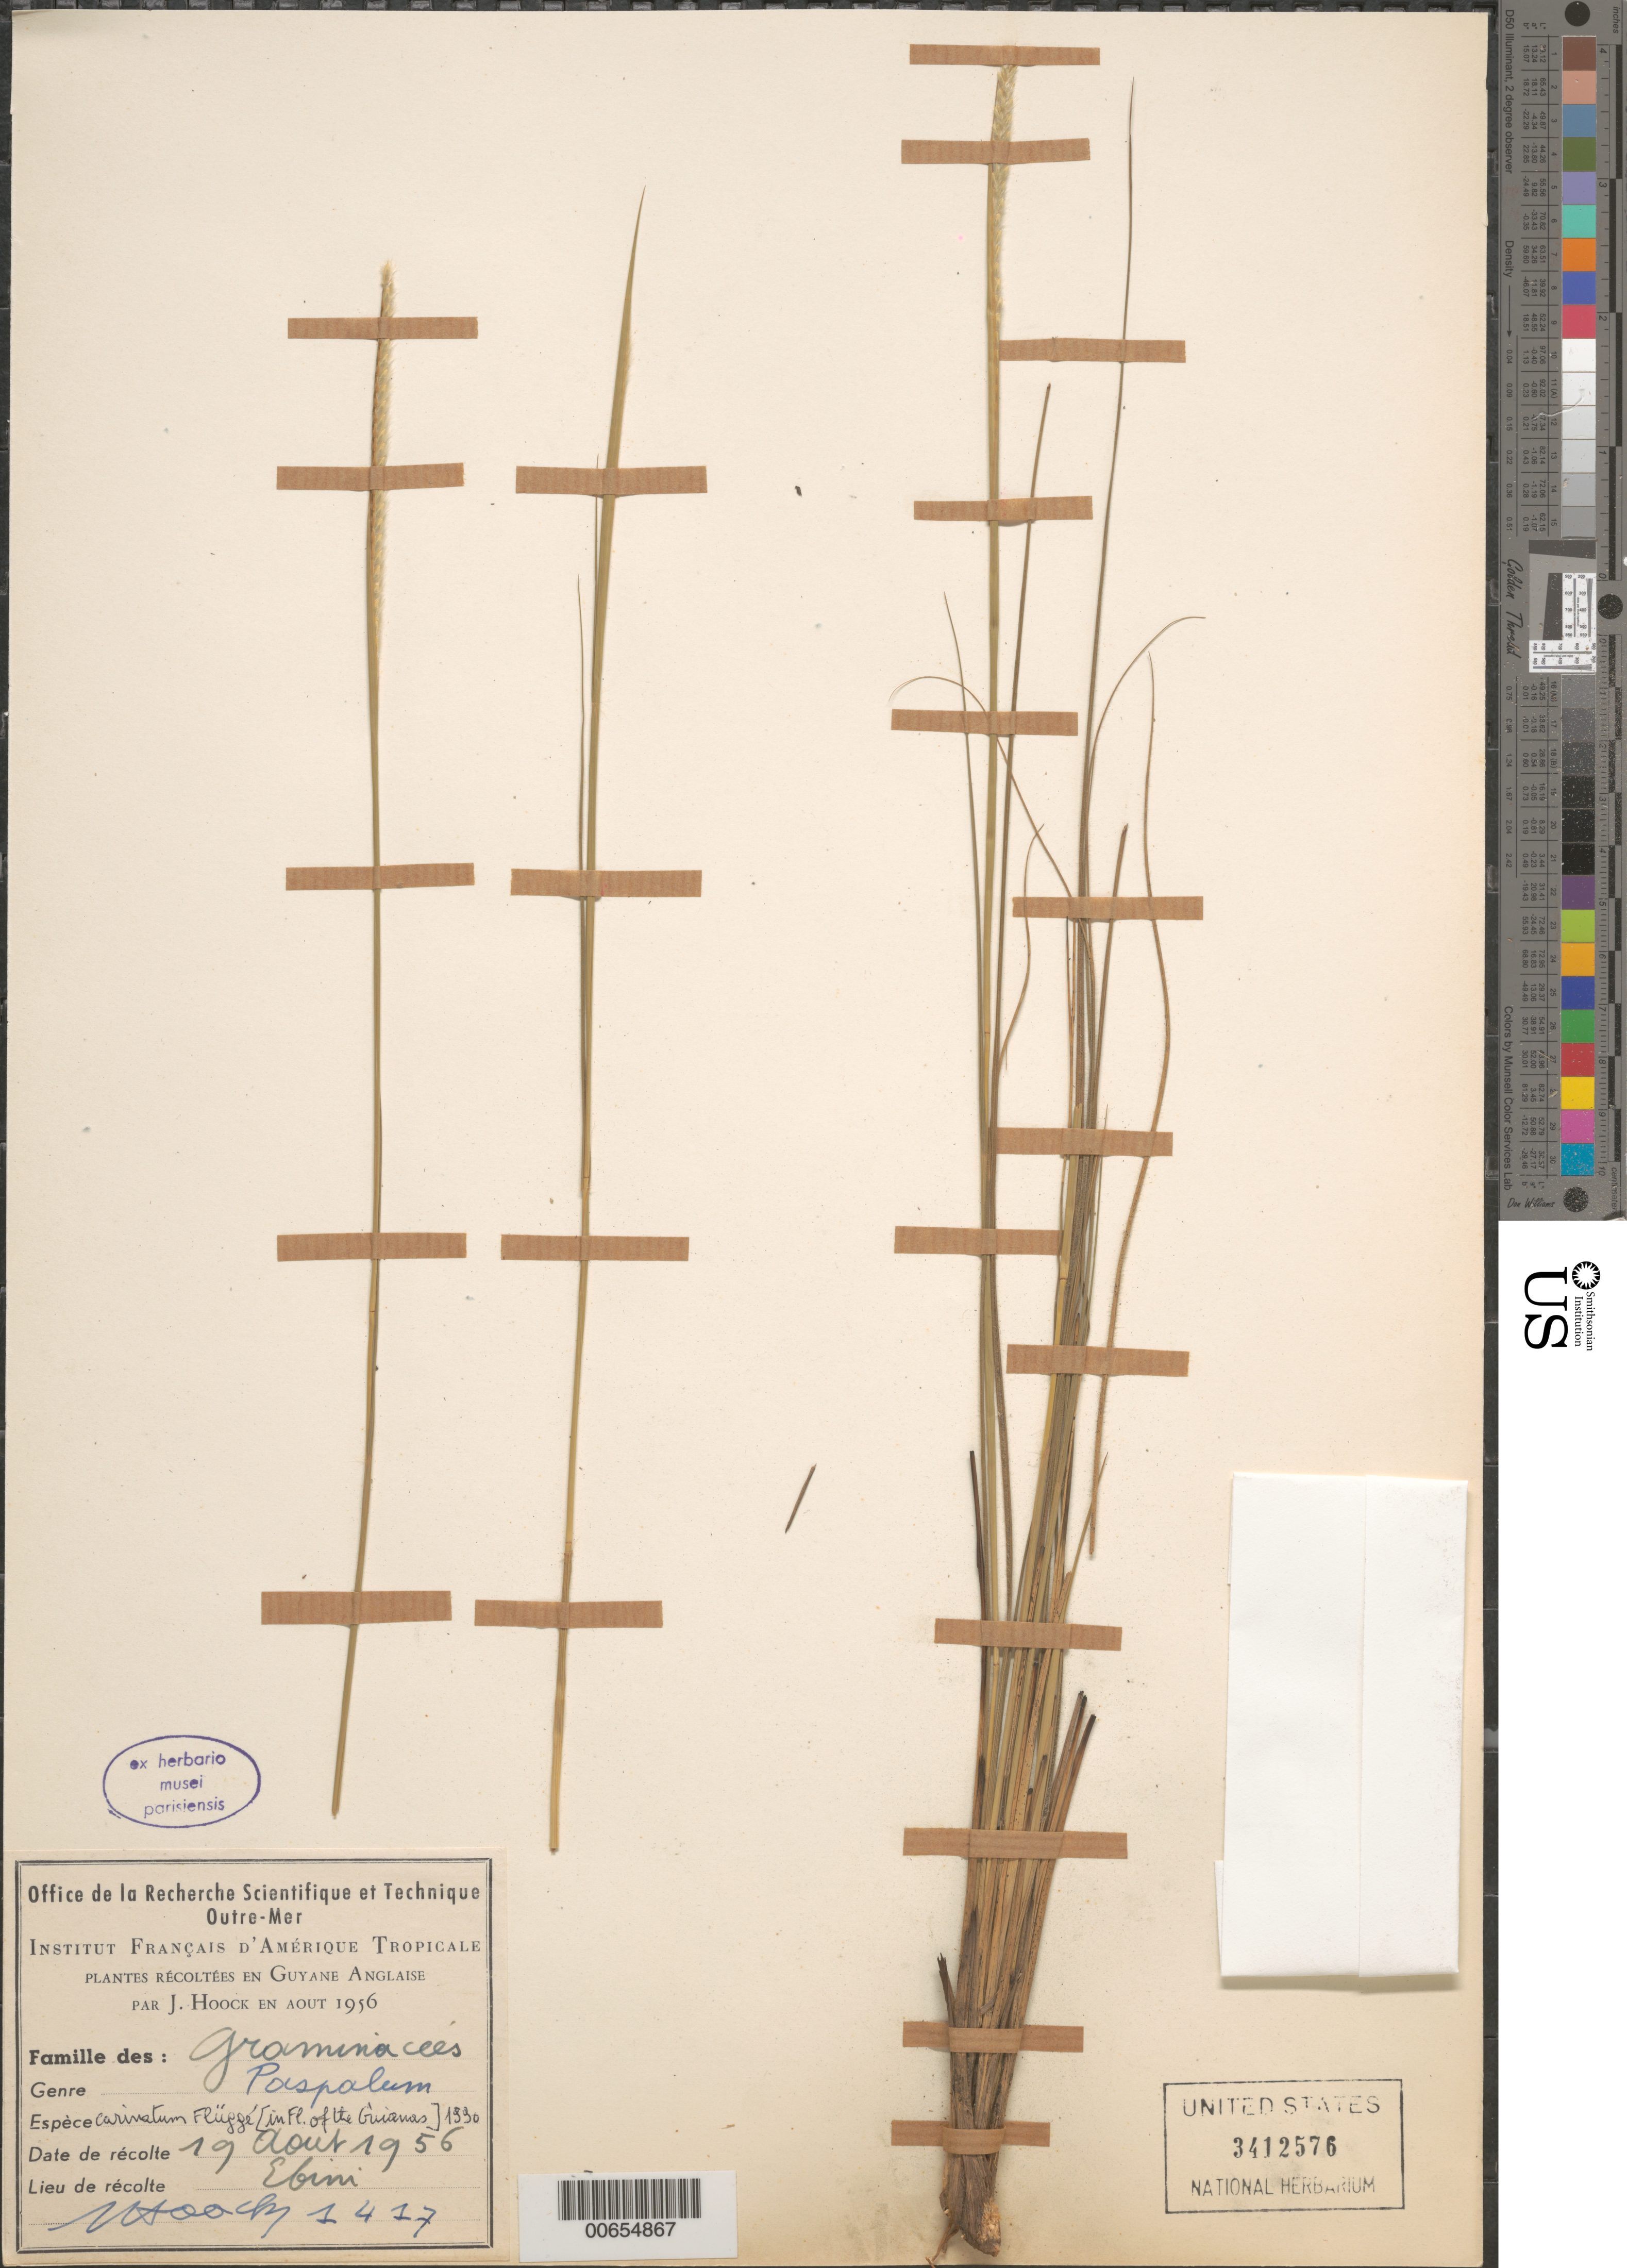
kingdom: Plantae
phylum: Tracheophyta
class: Liliopsida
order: Poales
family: Poaceae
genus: Paspalum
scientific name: Paspalum carinatum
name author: Humb. & Bonpl. ex Flüggé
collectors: J. Hoock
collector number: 1417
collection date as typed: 19-Aug-56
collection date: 1956-08-19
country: Guyana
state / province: U. Demerara-Berbice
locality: Ebini Station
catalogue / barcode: US 3412576